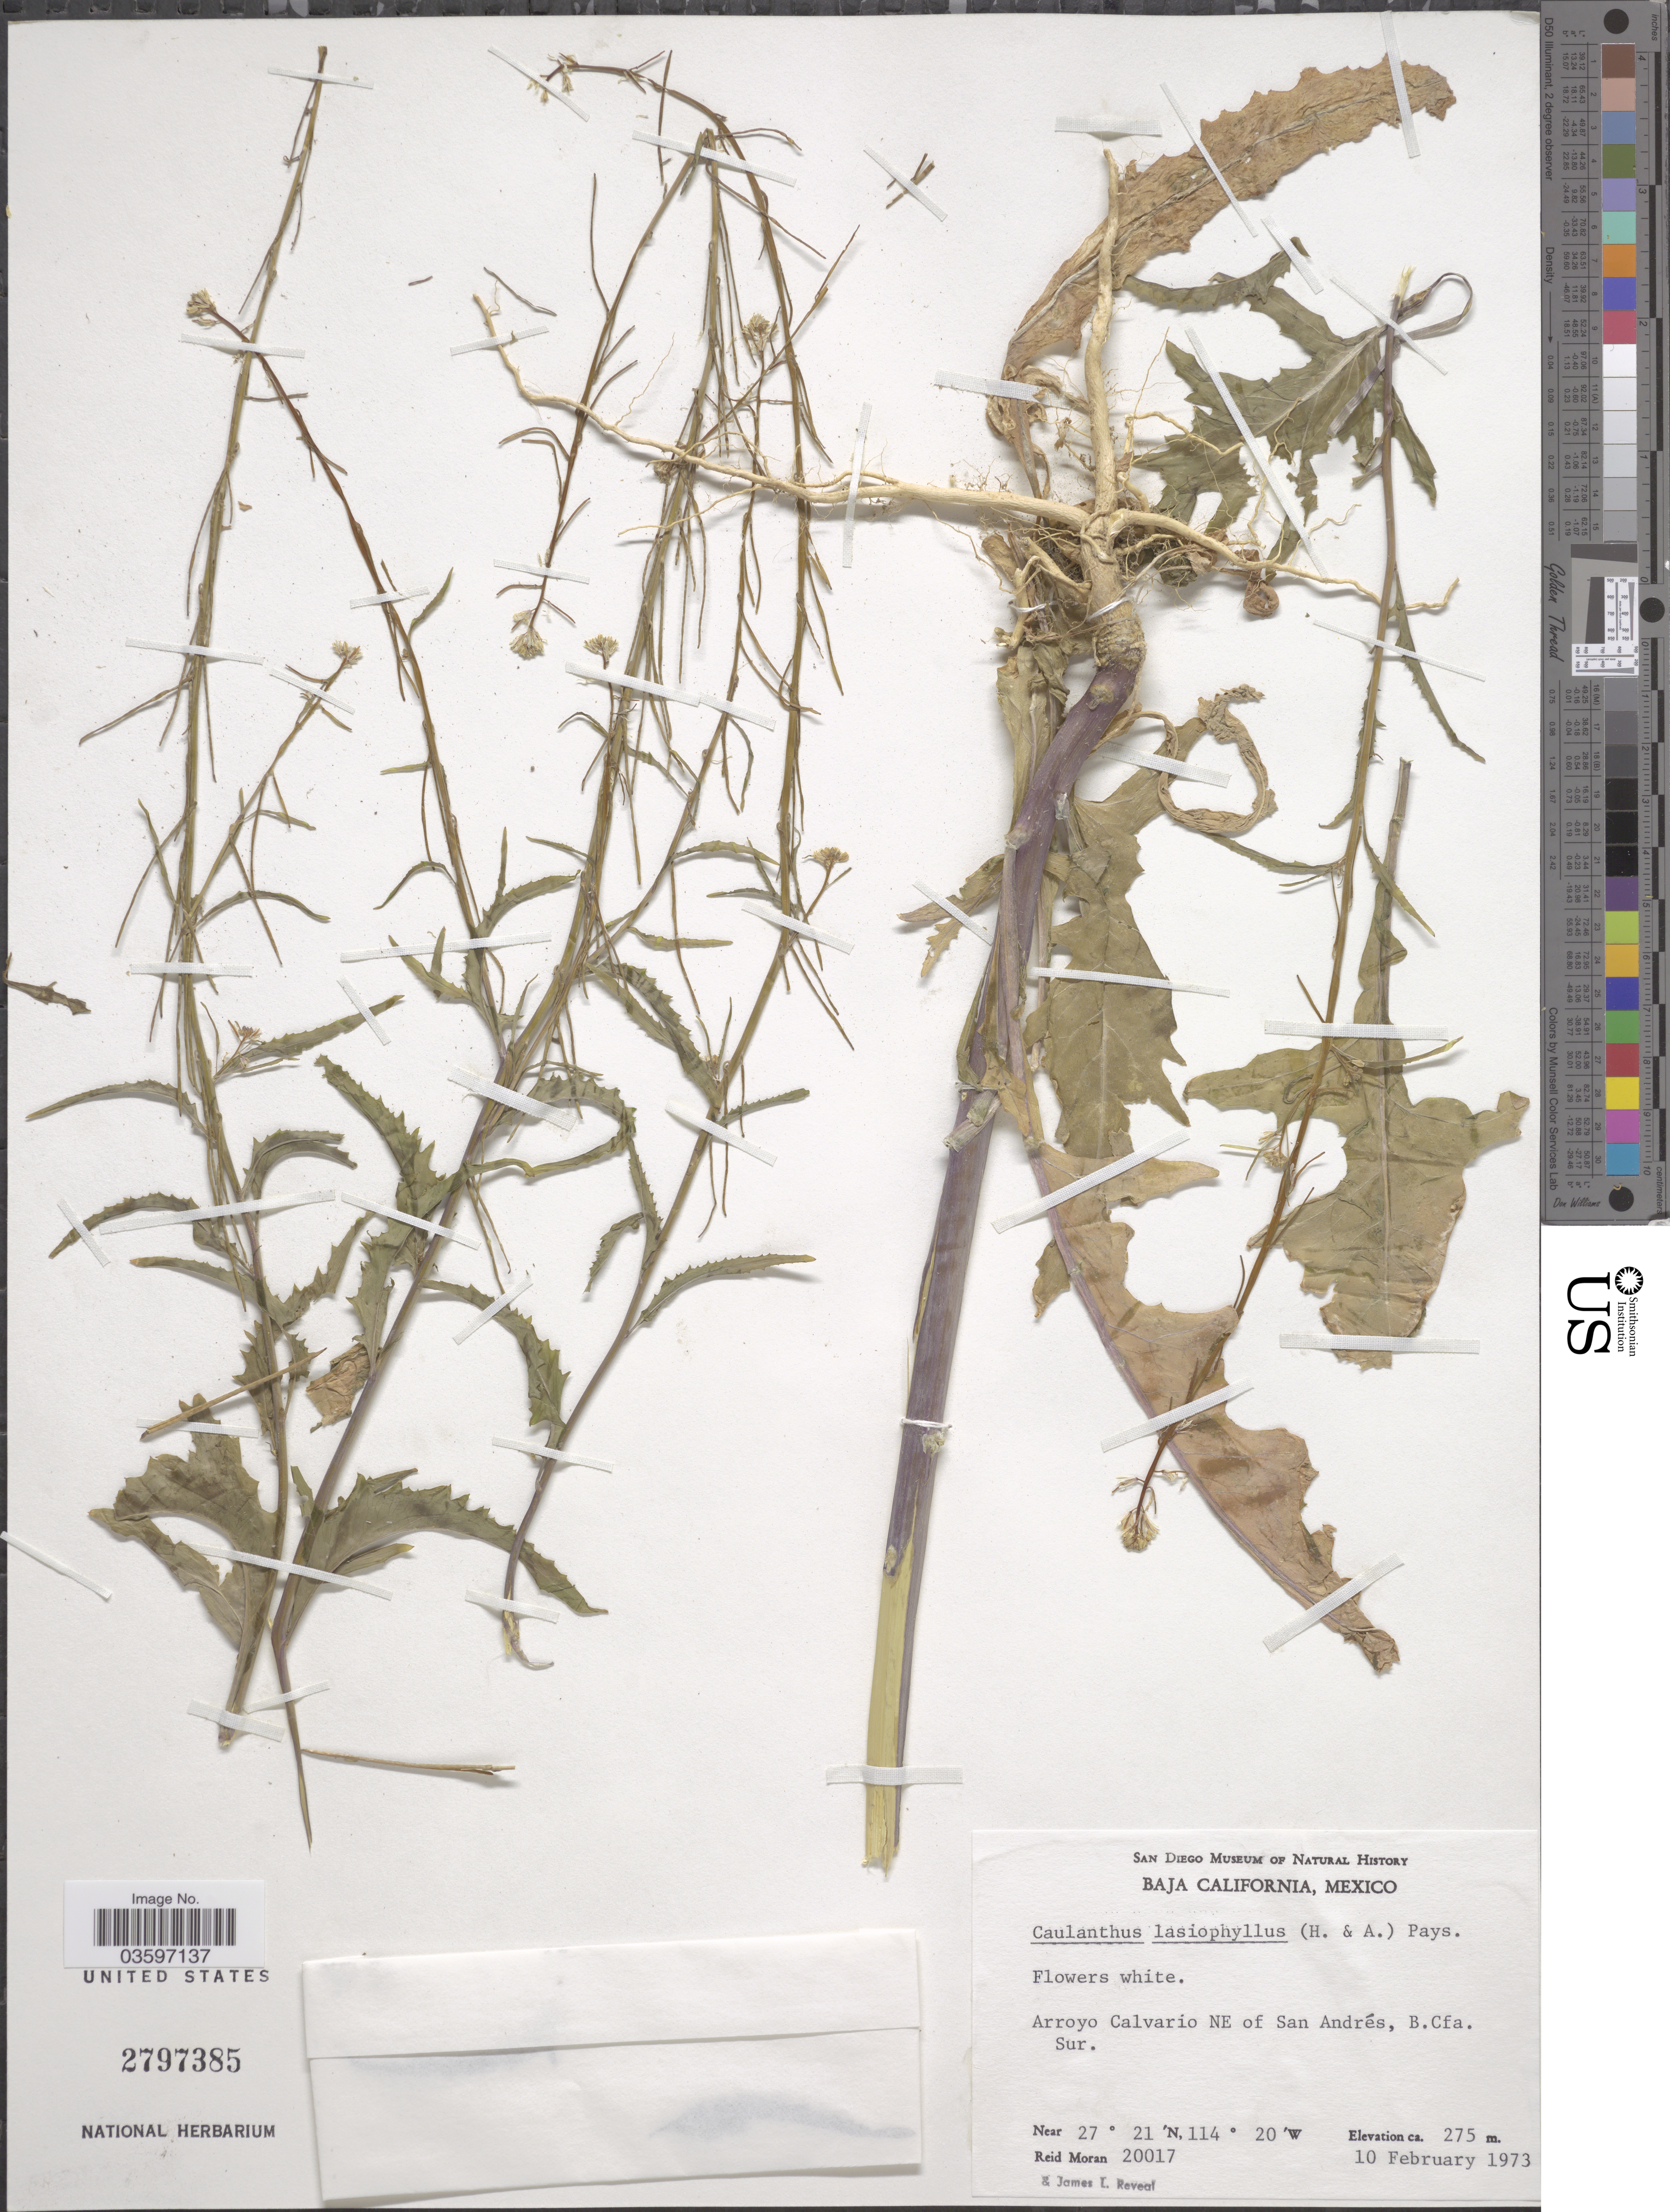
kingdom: Plantae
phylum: Tracheophyta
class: Magnoliopsida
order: Brassicales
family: Brassicaceae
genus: Caulanthus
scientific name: Caulanthus lasiophyllus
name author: (Hook. & Arn.) Payson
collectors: R. V. Moran & J. L. Reveal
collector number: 20017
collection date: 1973-02-10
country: Mexico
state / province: Baja California Sur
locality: Arroyo Calvario NE of San Andrés.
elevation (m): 275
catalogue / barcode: US 2797385